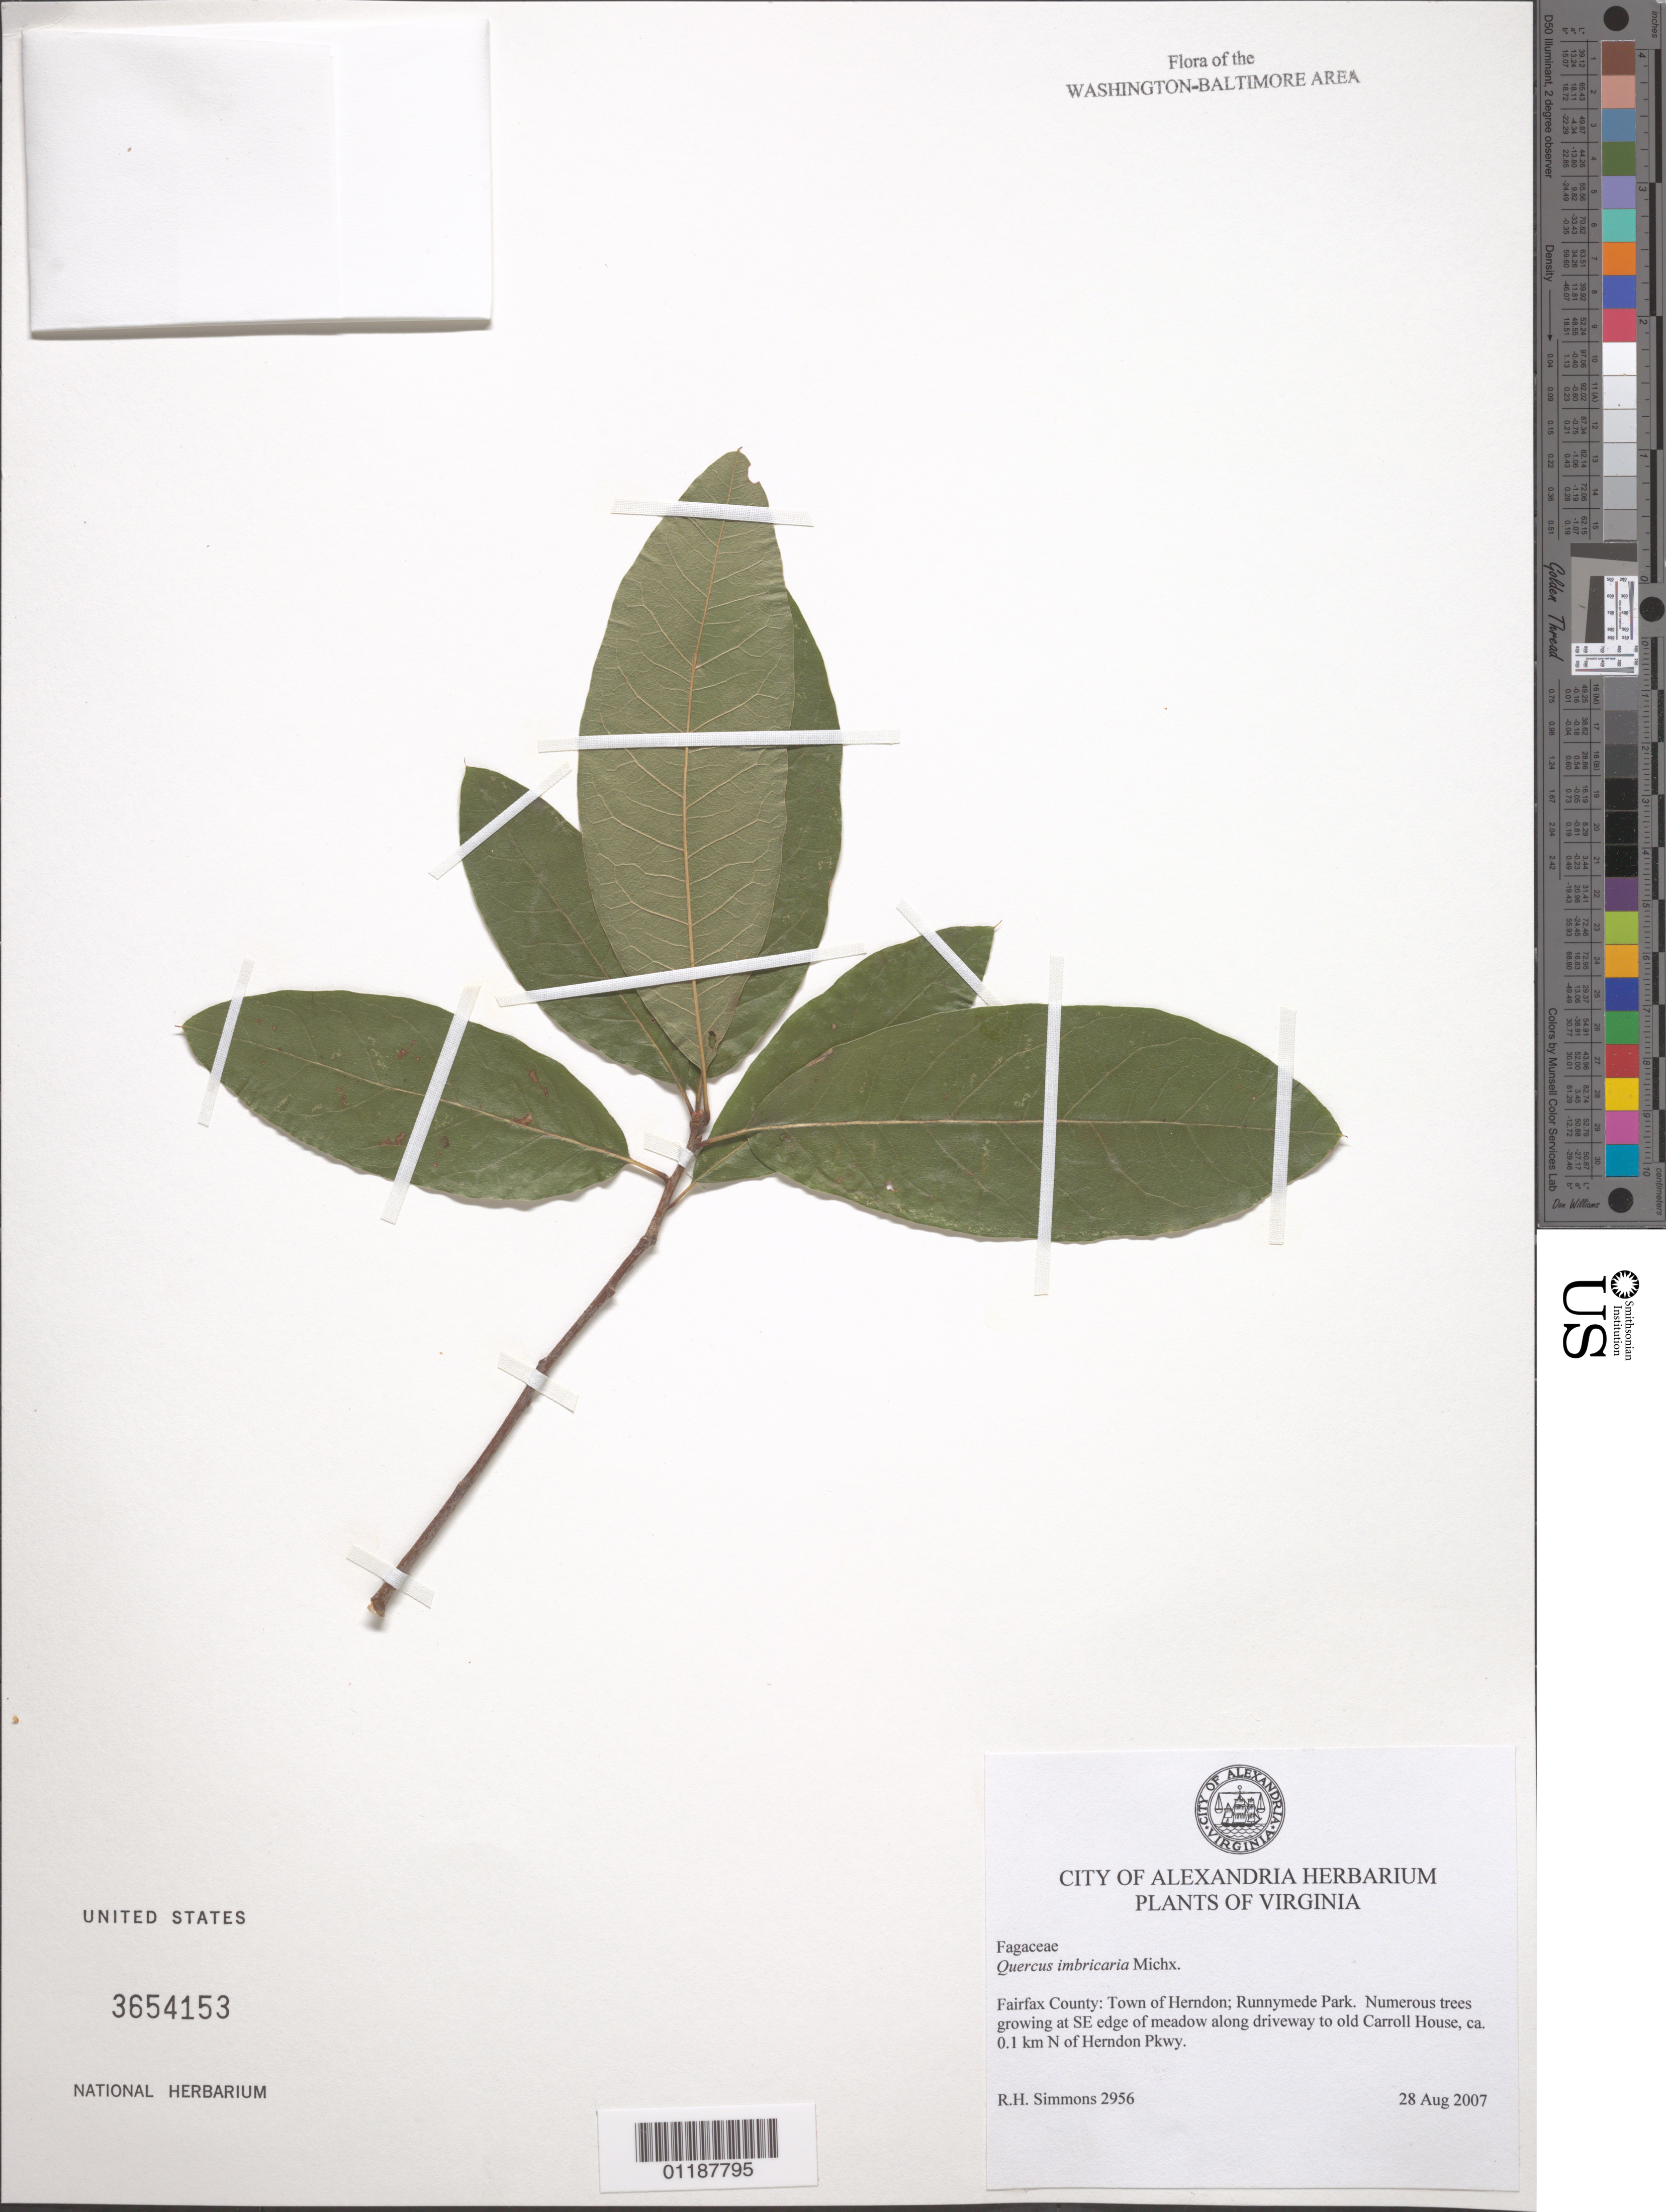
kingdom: Plantae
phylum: Tracheophyta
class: Magnoliopsida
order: Fagales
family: Fagaceae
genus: Quercus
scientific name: Quercus imbricaria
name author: Michx.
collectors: R. Simmons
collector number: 2956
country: United States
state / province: Virginia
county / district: Fairfax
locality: Town of Herndon, Runnymede Park, SE edge of meadow along driveway to old Carroll House, N of Herndon Parkway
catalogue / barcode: US 3654153